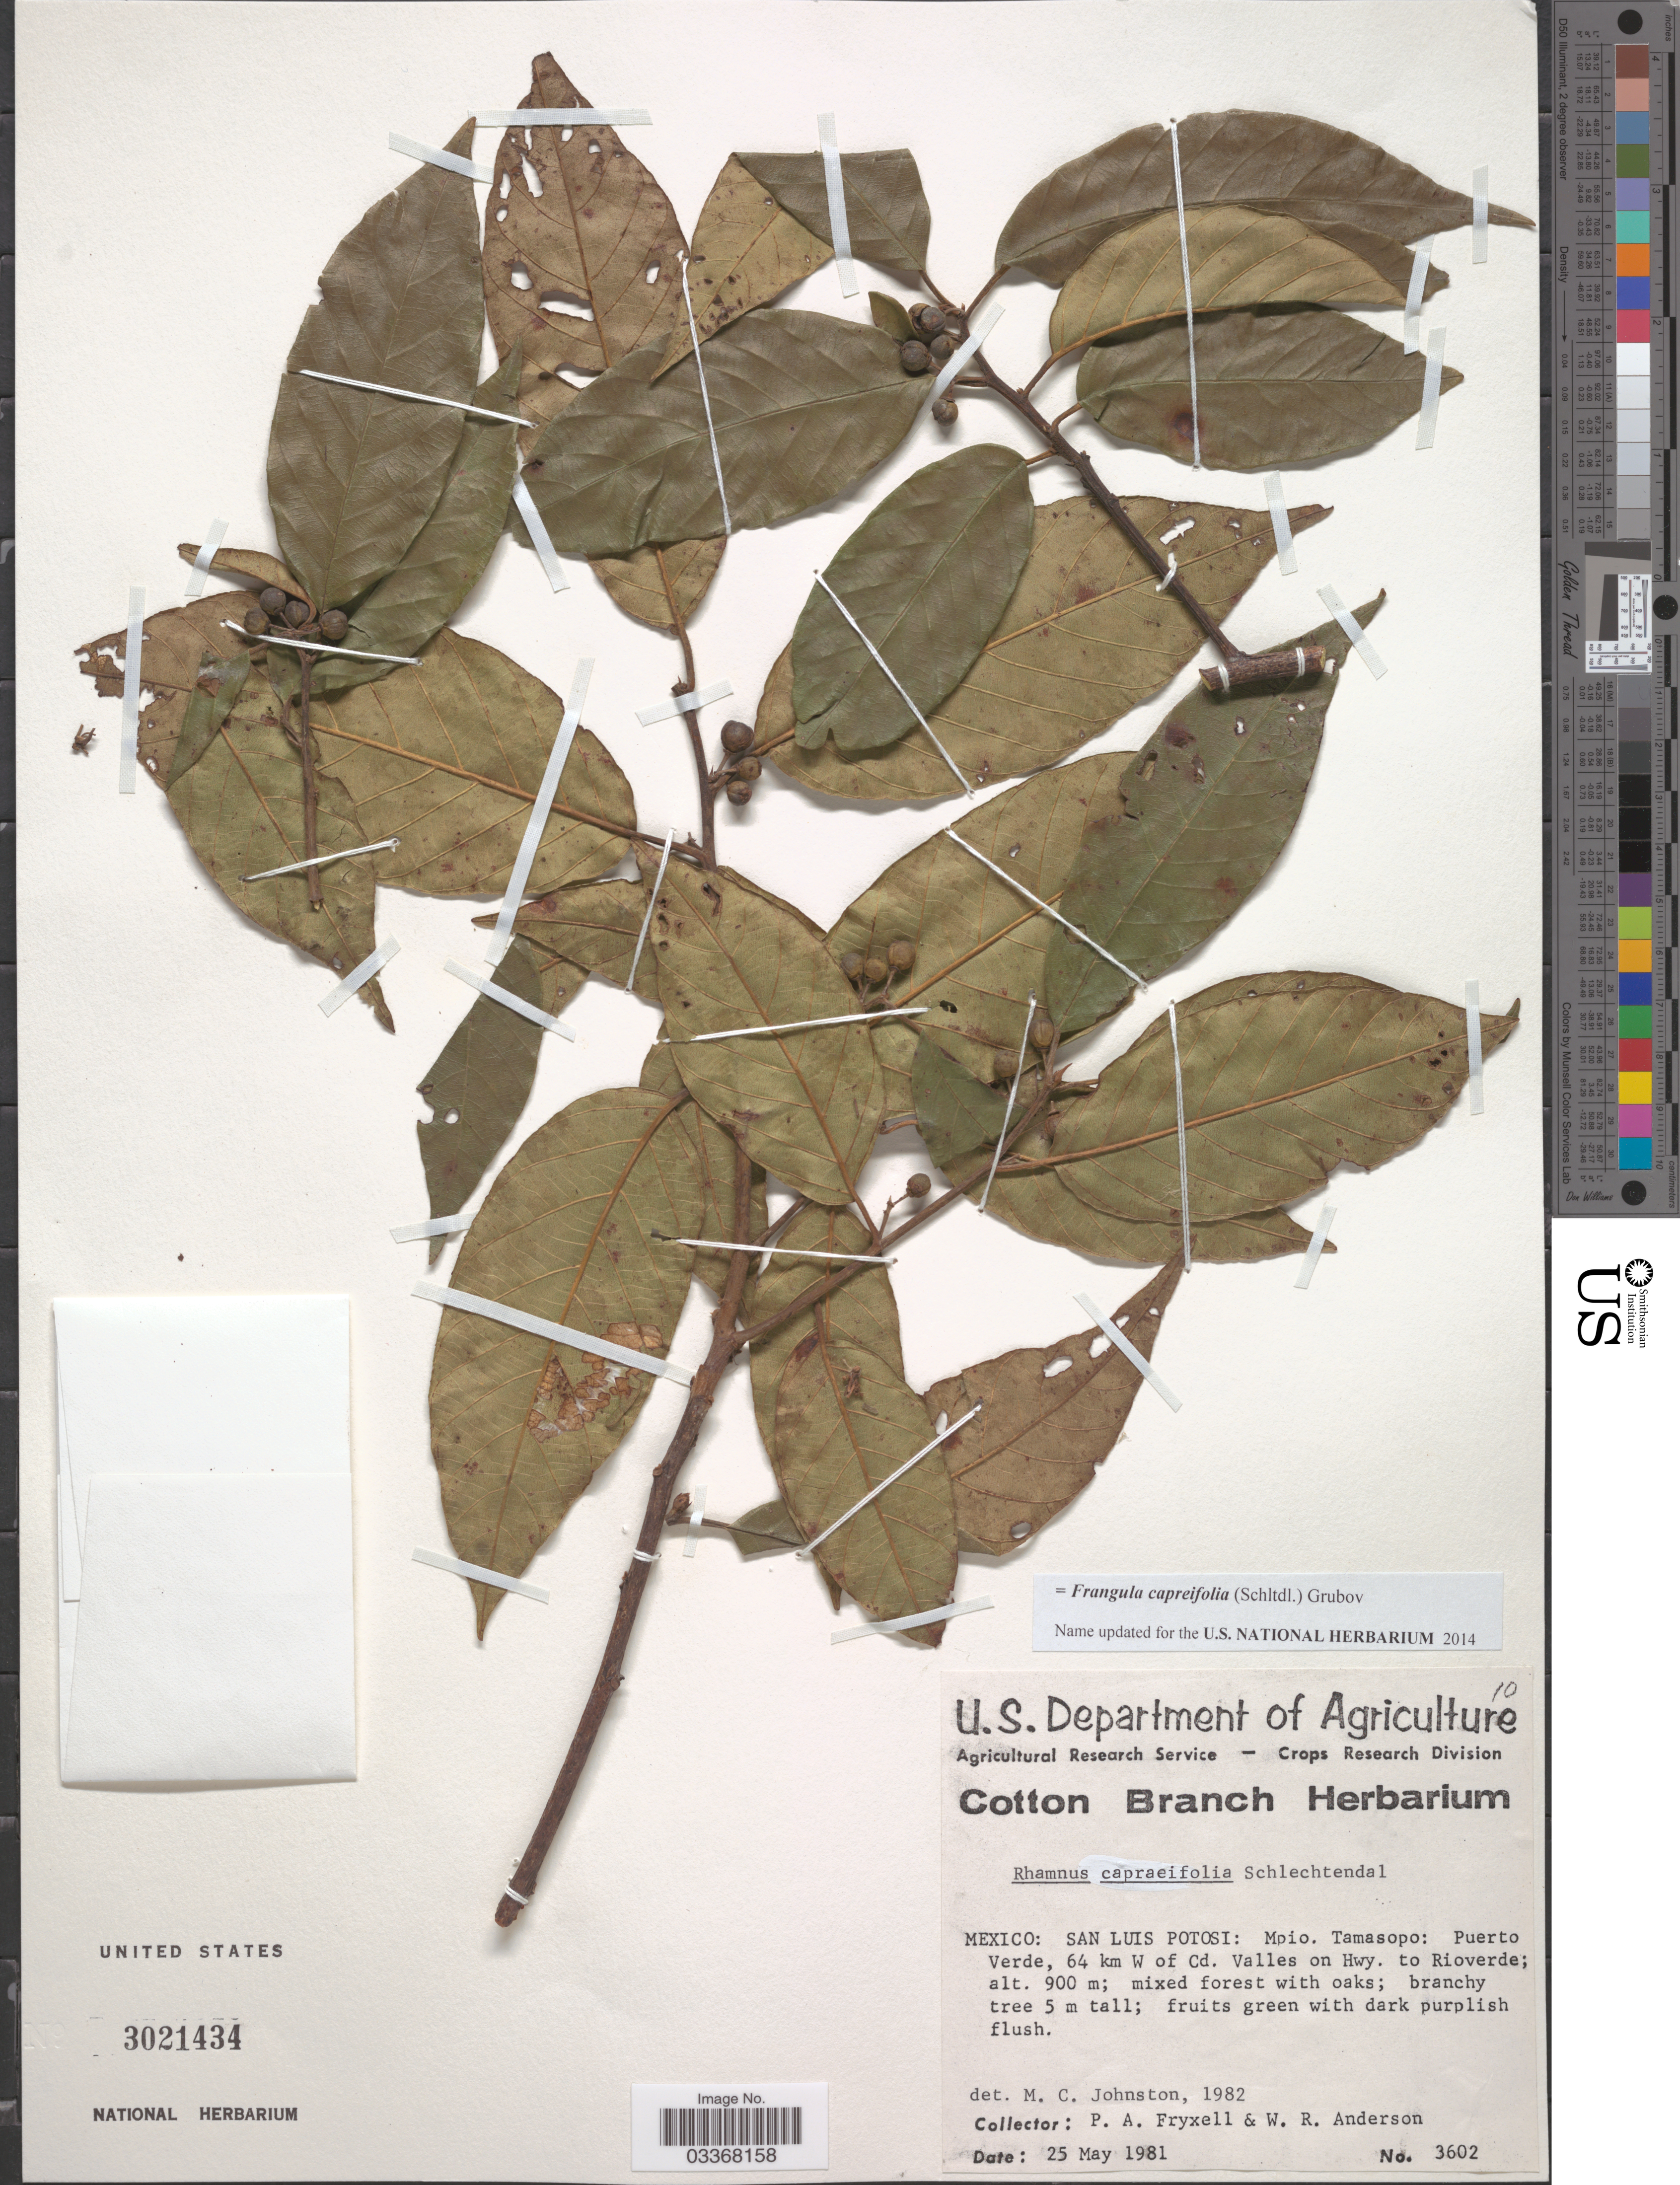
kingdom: Plantae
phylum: Tracheophyta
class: Magnoliopsida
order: Rosales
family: Rhamnaceae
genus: Frangula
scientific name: Frangula capreifolia var. capreifolia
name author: (Schltdl.) Grubov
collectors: P. A. Fryxell & W. Anderson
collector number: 3602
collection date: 1981-05-25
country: Mexico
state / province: San Luis Potosí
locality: Mpio. Tamasopo: Puerto Verde, 64 km W of Cd. Valles on Hwy. to Rioverde.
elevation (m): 900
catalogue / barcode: US 3021434